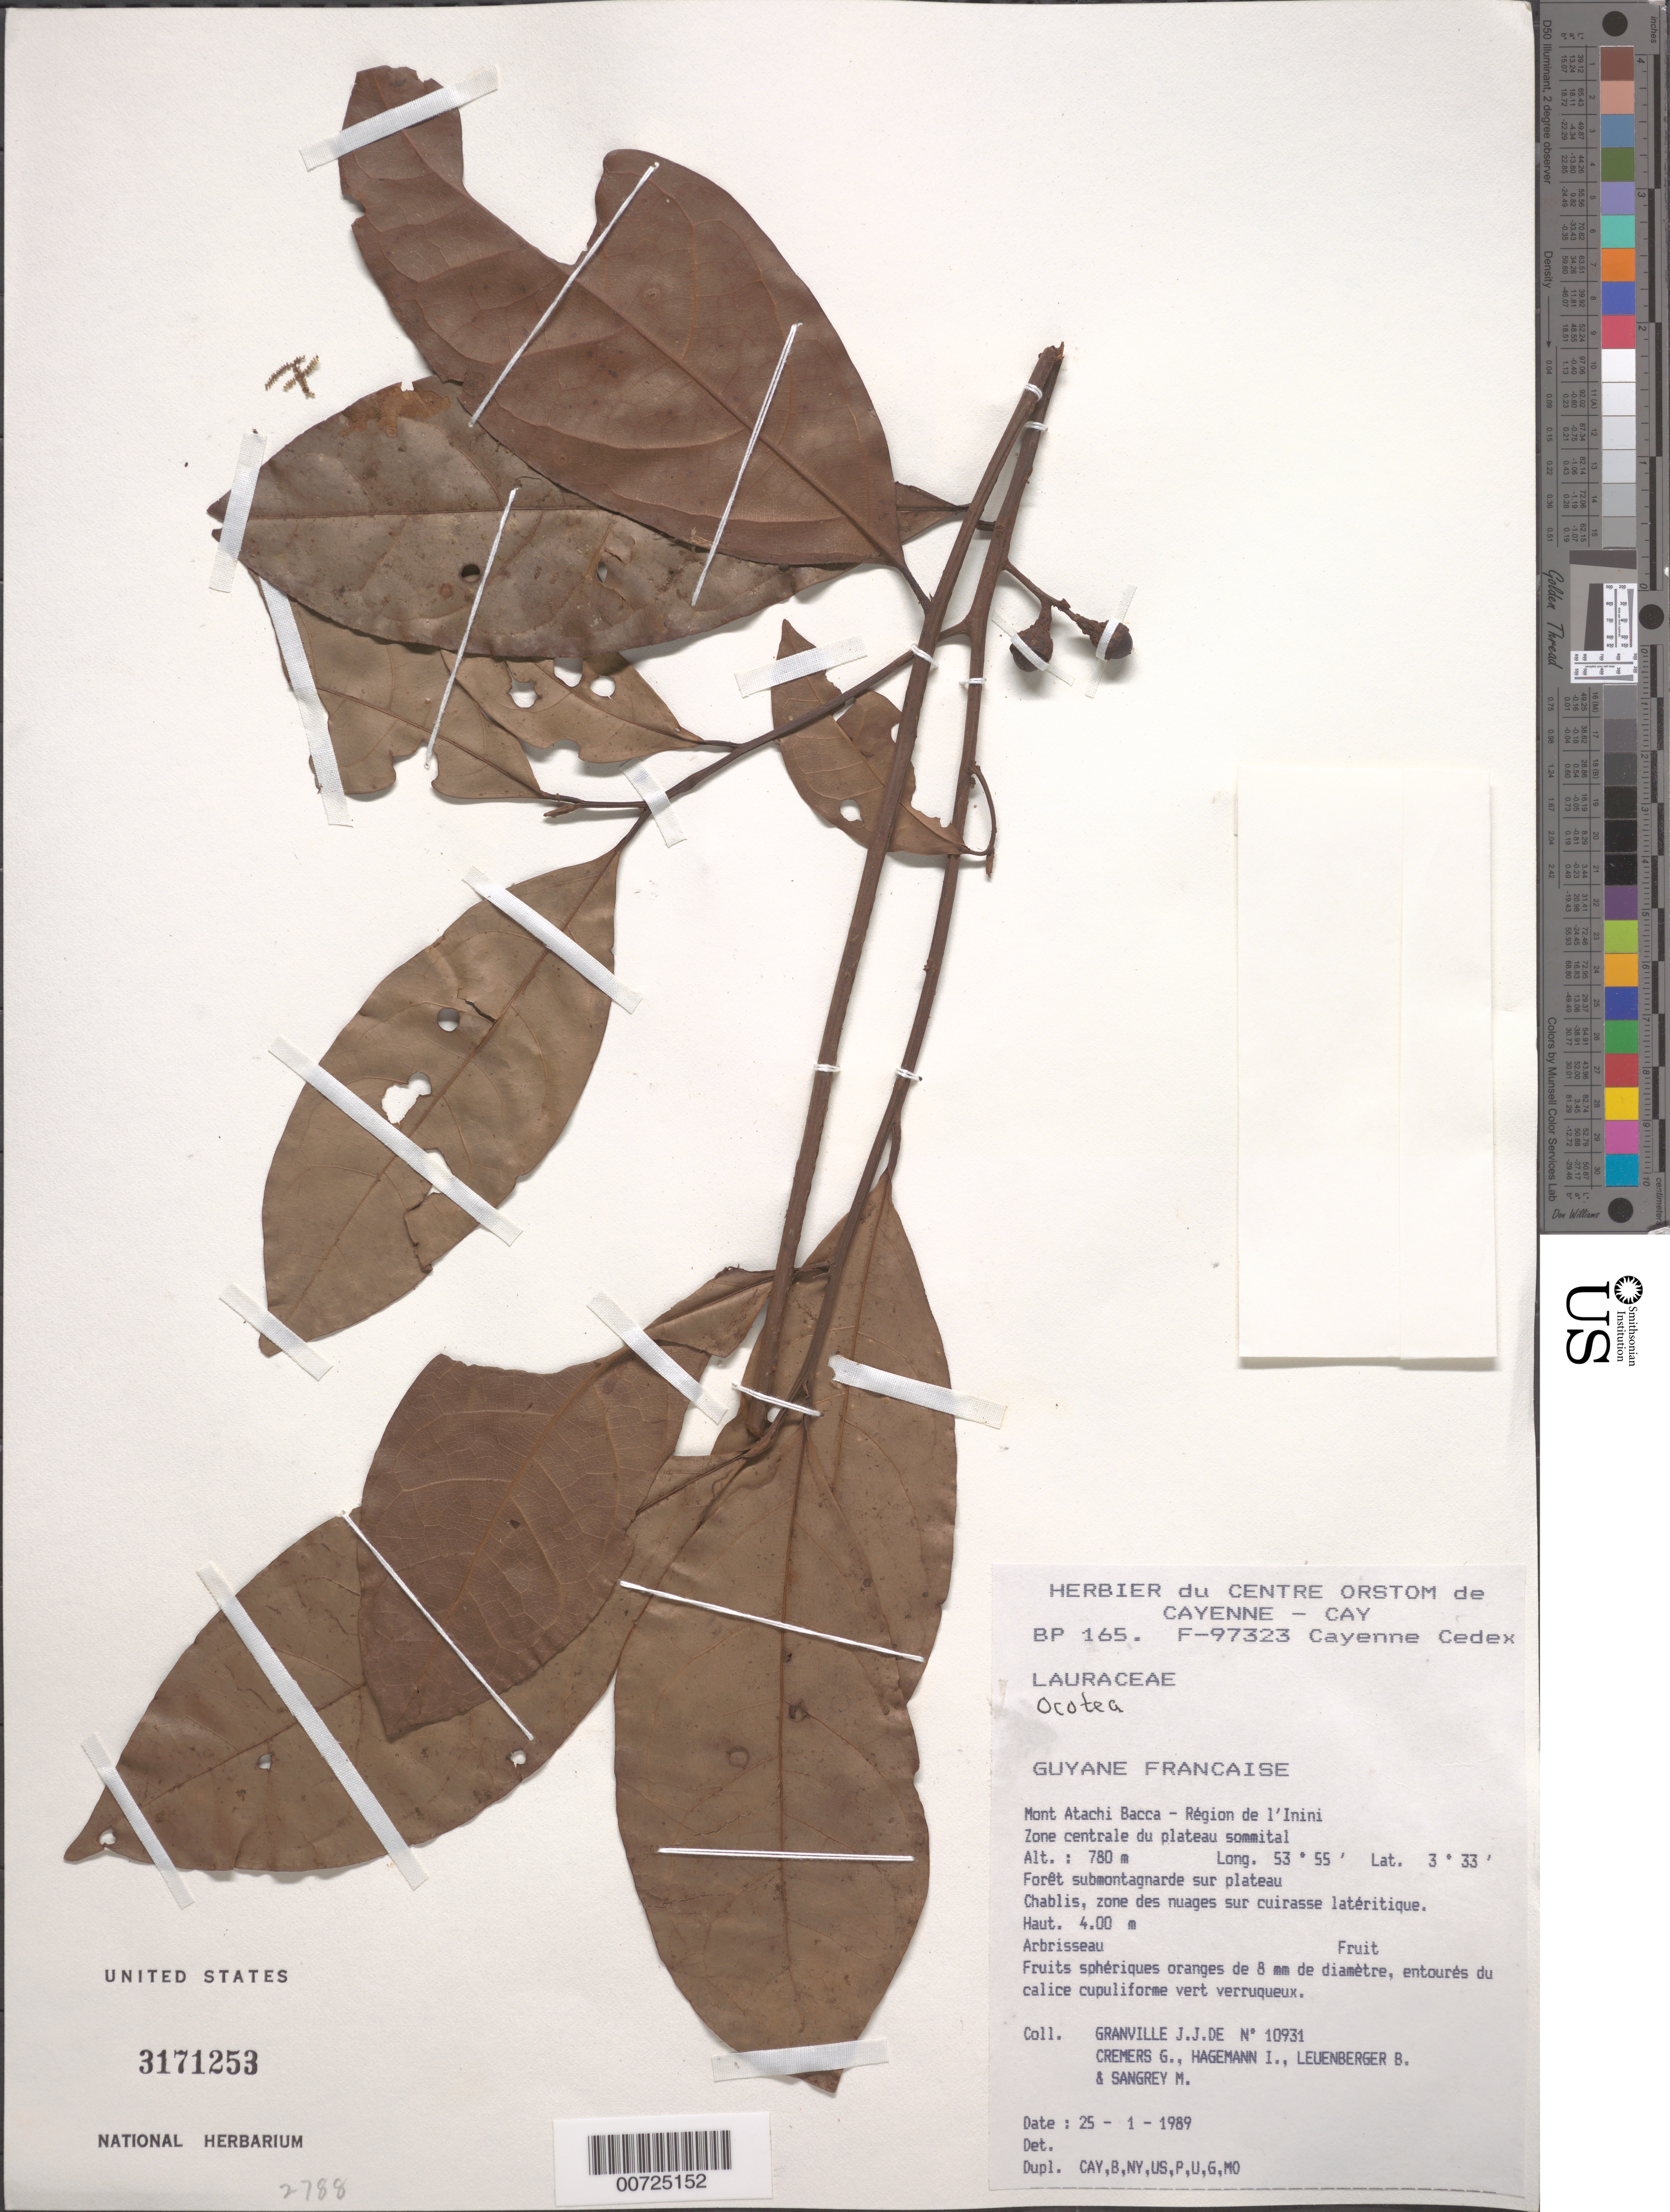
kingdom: Plantae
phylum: Tracheophyta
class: Magnoliopsida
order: Laurales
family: Lauraceae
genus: Ocotea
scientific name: Ocotea sp.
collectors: J.-J. de Granville, G. Cremers, J. Hagemann, B. E. Leuenberger & M. S. Sangrey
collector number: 10931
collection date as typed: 25-Jan-89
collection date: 1989-01-25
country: French Guiana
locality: Mont Atachi Bacca, région de l'Inini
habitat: Submontane forest, on plateau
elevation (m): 780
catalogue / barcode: US 3171253